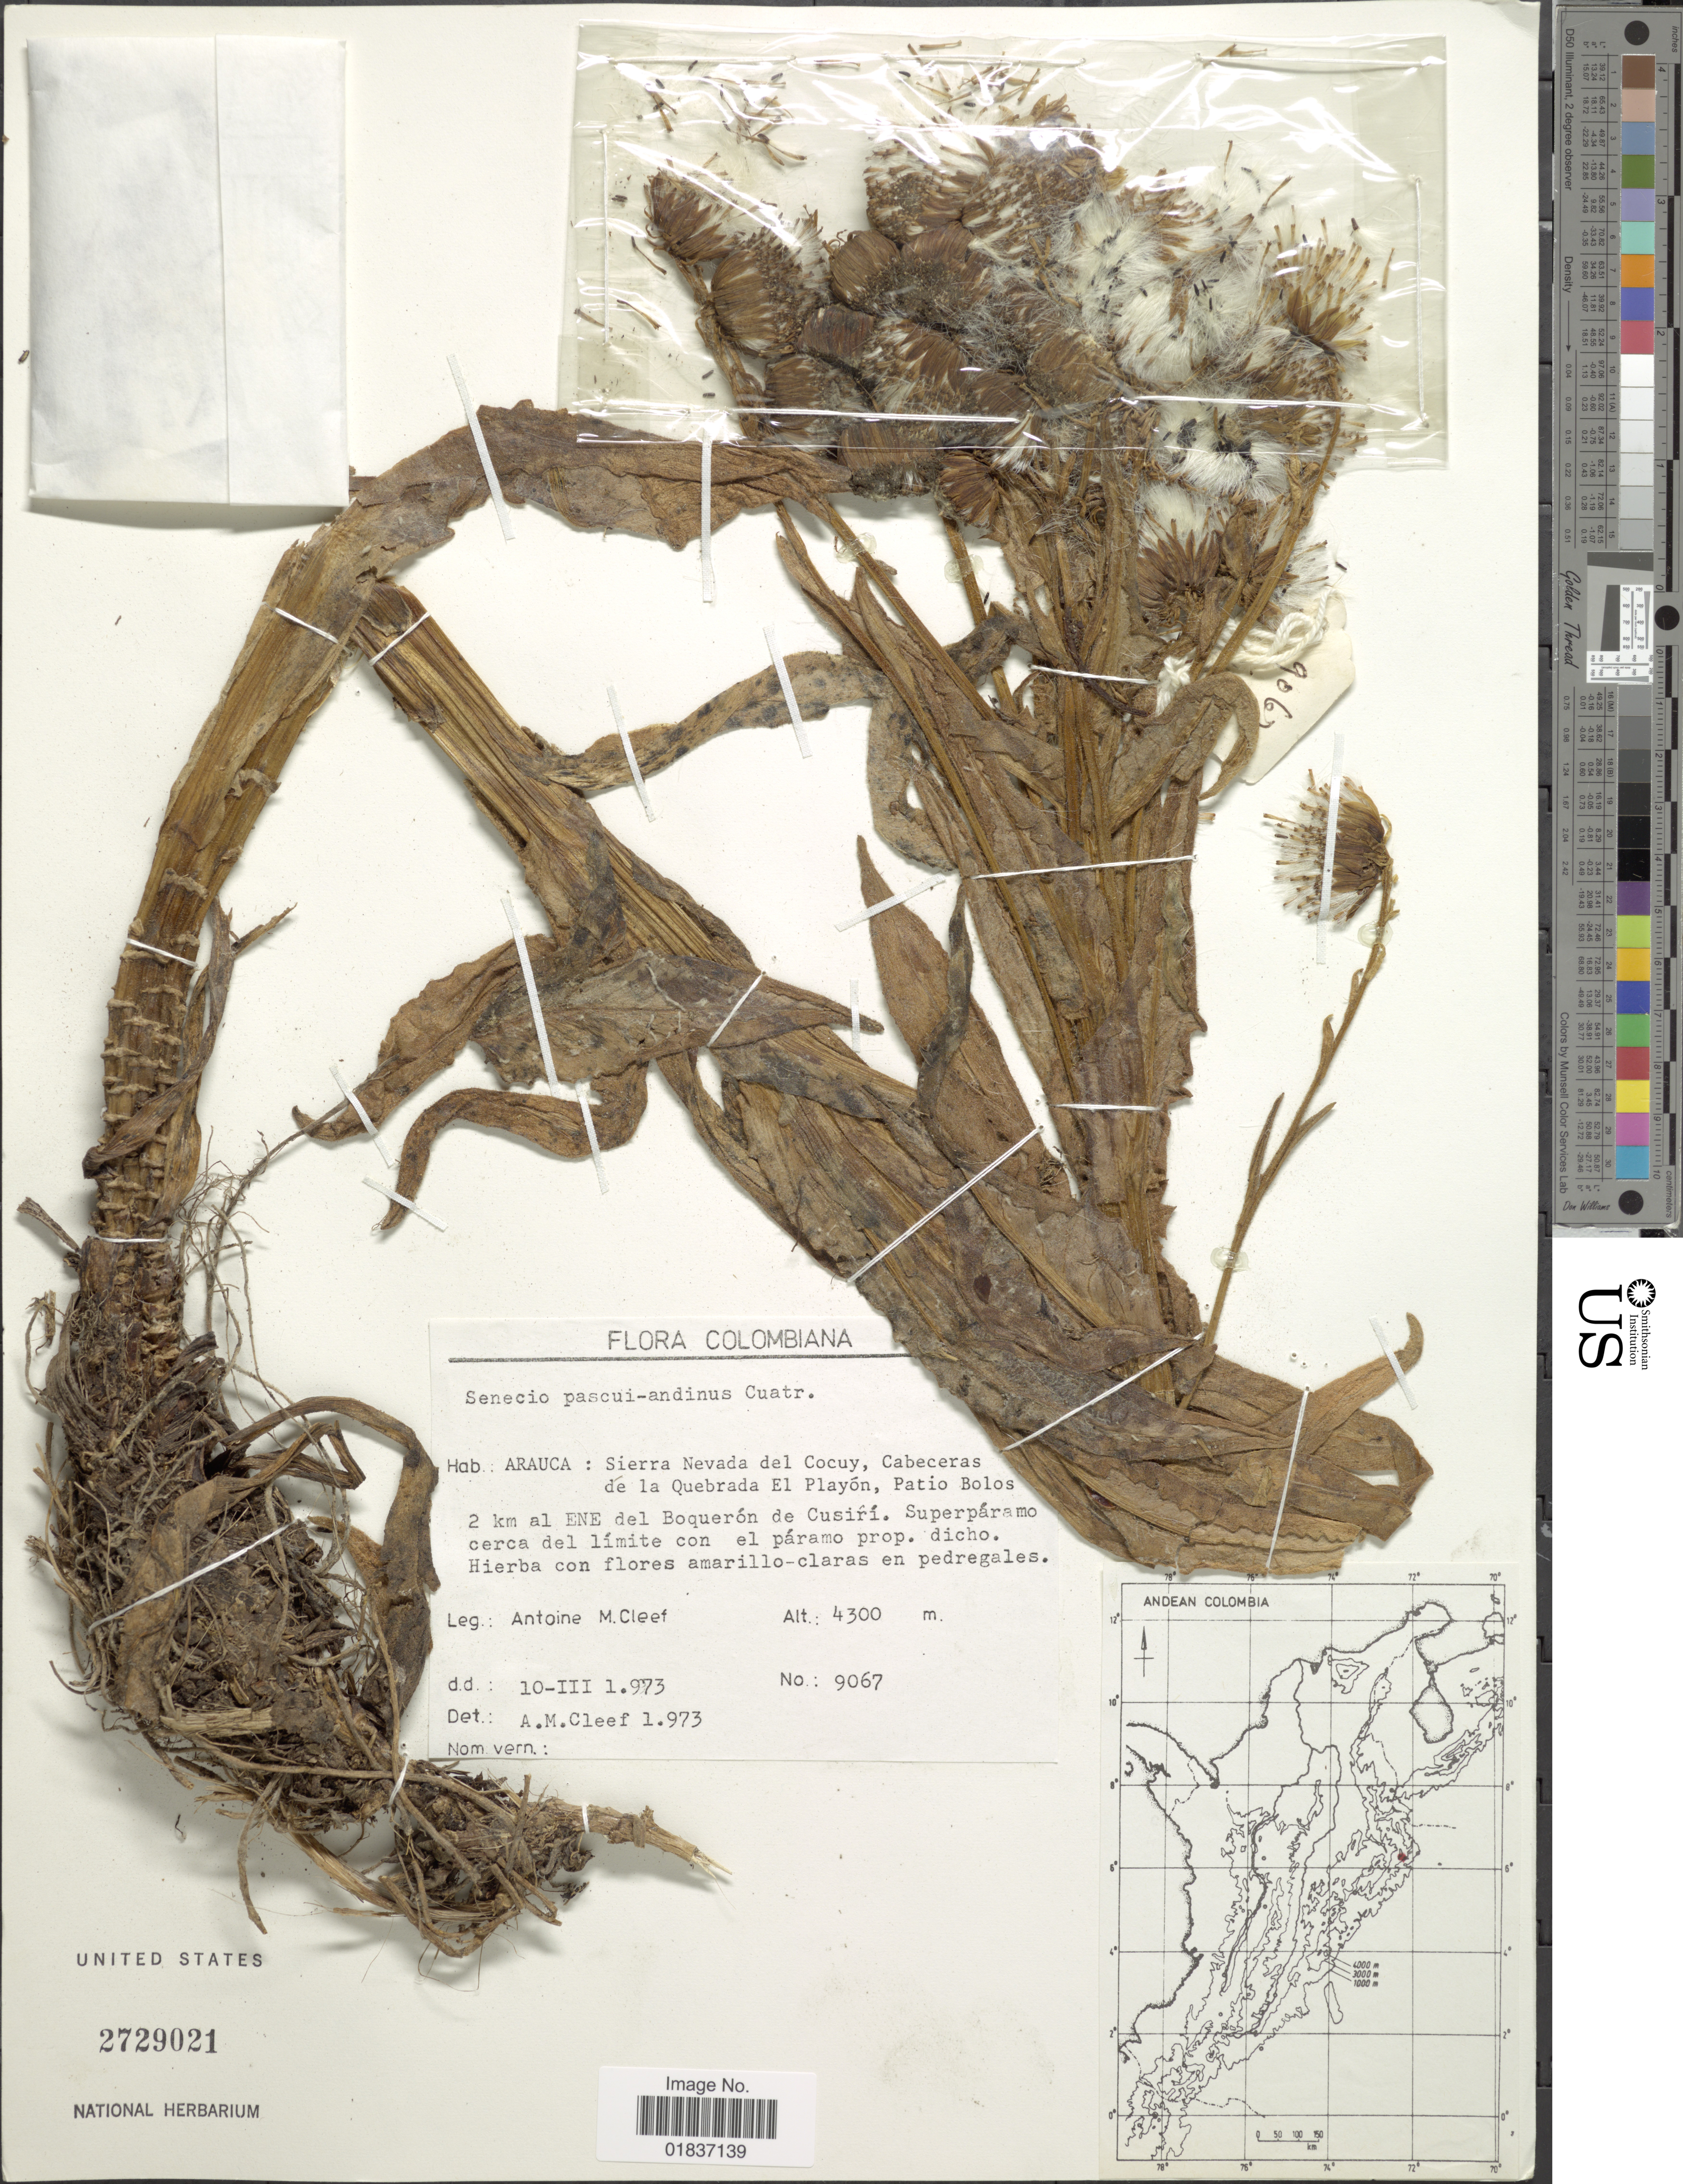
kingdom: Plantae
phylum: Tracheophyta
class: Magnoliopsida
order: Asterales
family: Asteraceae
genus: Senecio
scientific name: Senecio pascuiandinus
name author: Cuatrec.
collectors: A. M. Cleef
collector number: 9067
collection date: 1973-03-10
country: Colombia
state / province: Arauca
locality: Arauca: Sierra Nevada del Cocuy, Cabeceras de la Quebrada El Playon, Patio Bolos 2 km al ENE del Boqueron de Cusiri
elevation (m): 4300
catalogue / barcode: US 2729021